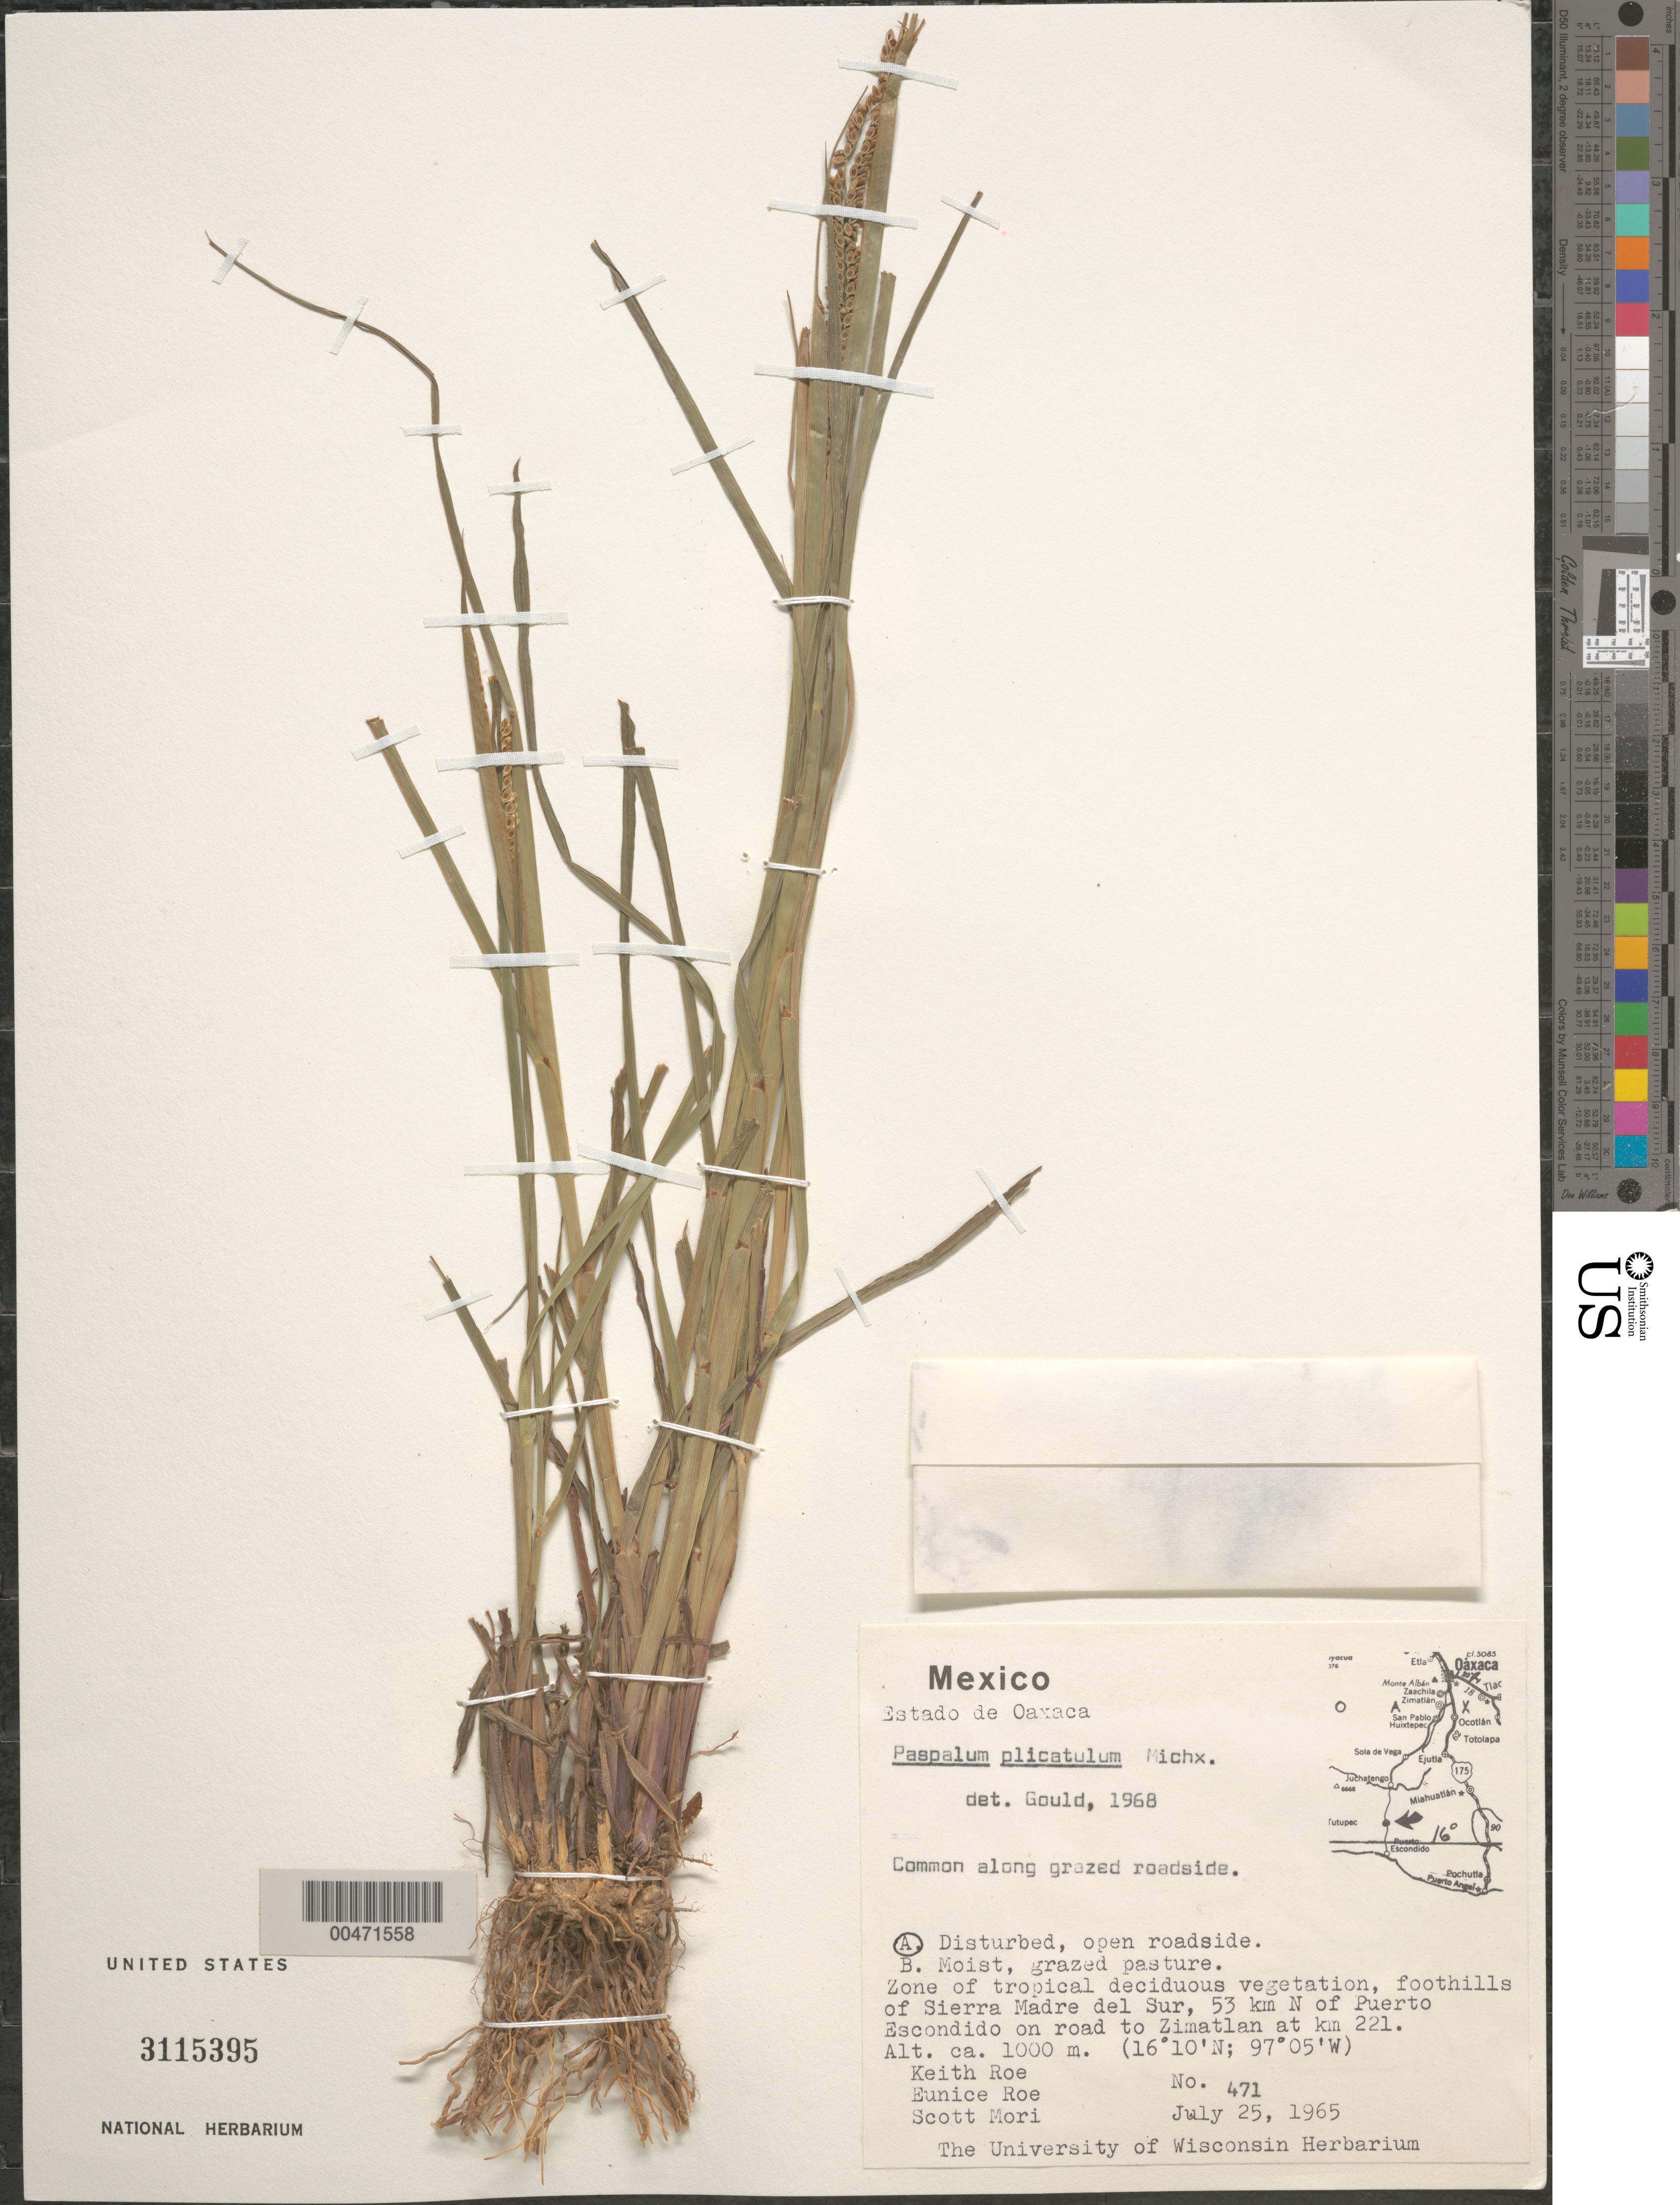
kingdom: Plantae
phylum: Tracheophyta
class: Liliopsida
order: Poales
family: Poaceae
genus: Paspalum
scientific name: Paspalum plicatulum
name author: Michx.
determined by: Gould, F. W.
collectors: K. E. Roe, E. Roe & S. Mori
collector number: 471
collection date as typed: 25 Jul 1965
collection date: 1965-07-25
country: Mexico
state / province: Oaxaca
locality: Foothills of Sierra Madre del Sur, 53 km N of Puerto Escondido on rd to Zimatlan at km 221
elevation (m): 1000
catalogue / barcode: US 3115395